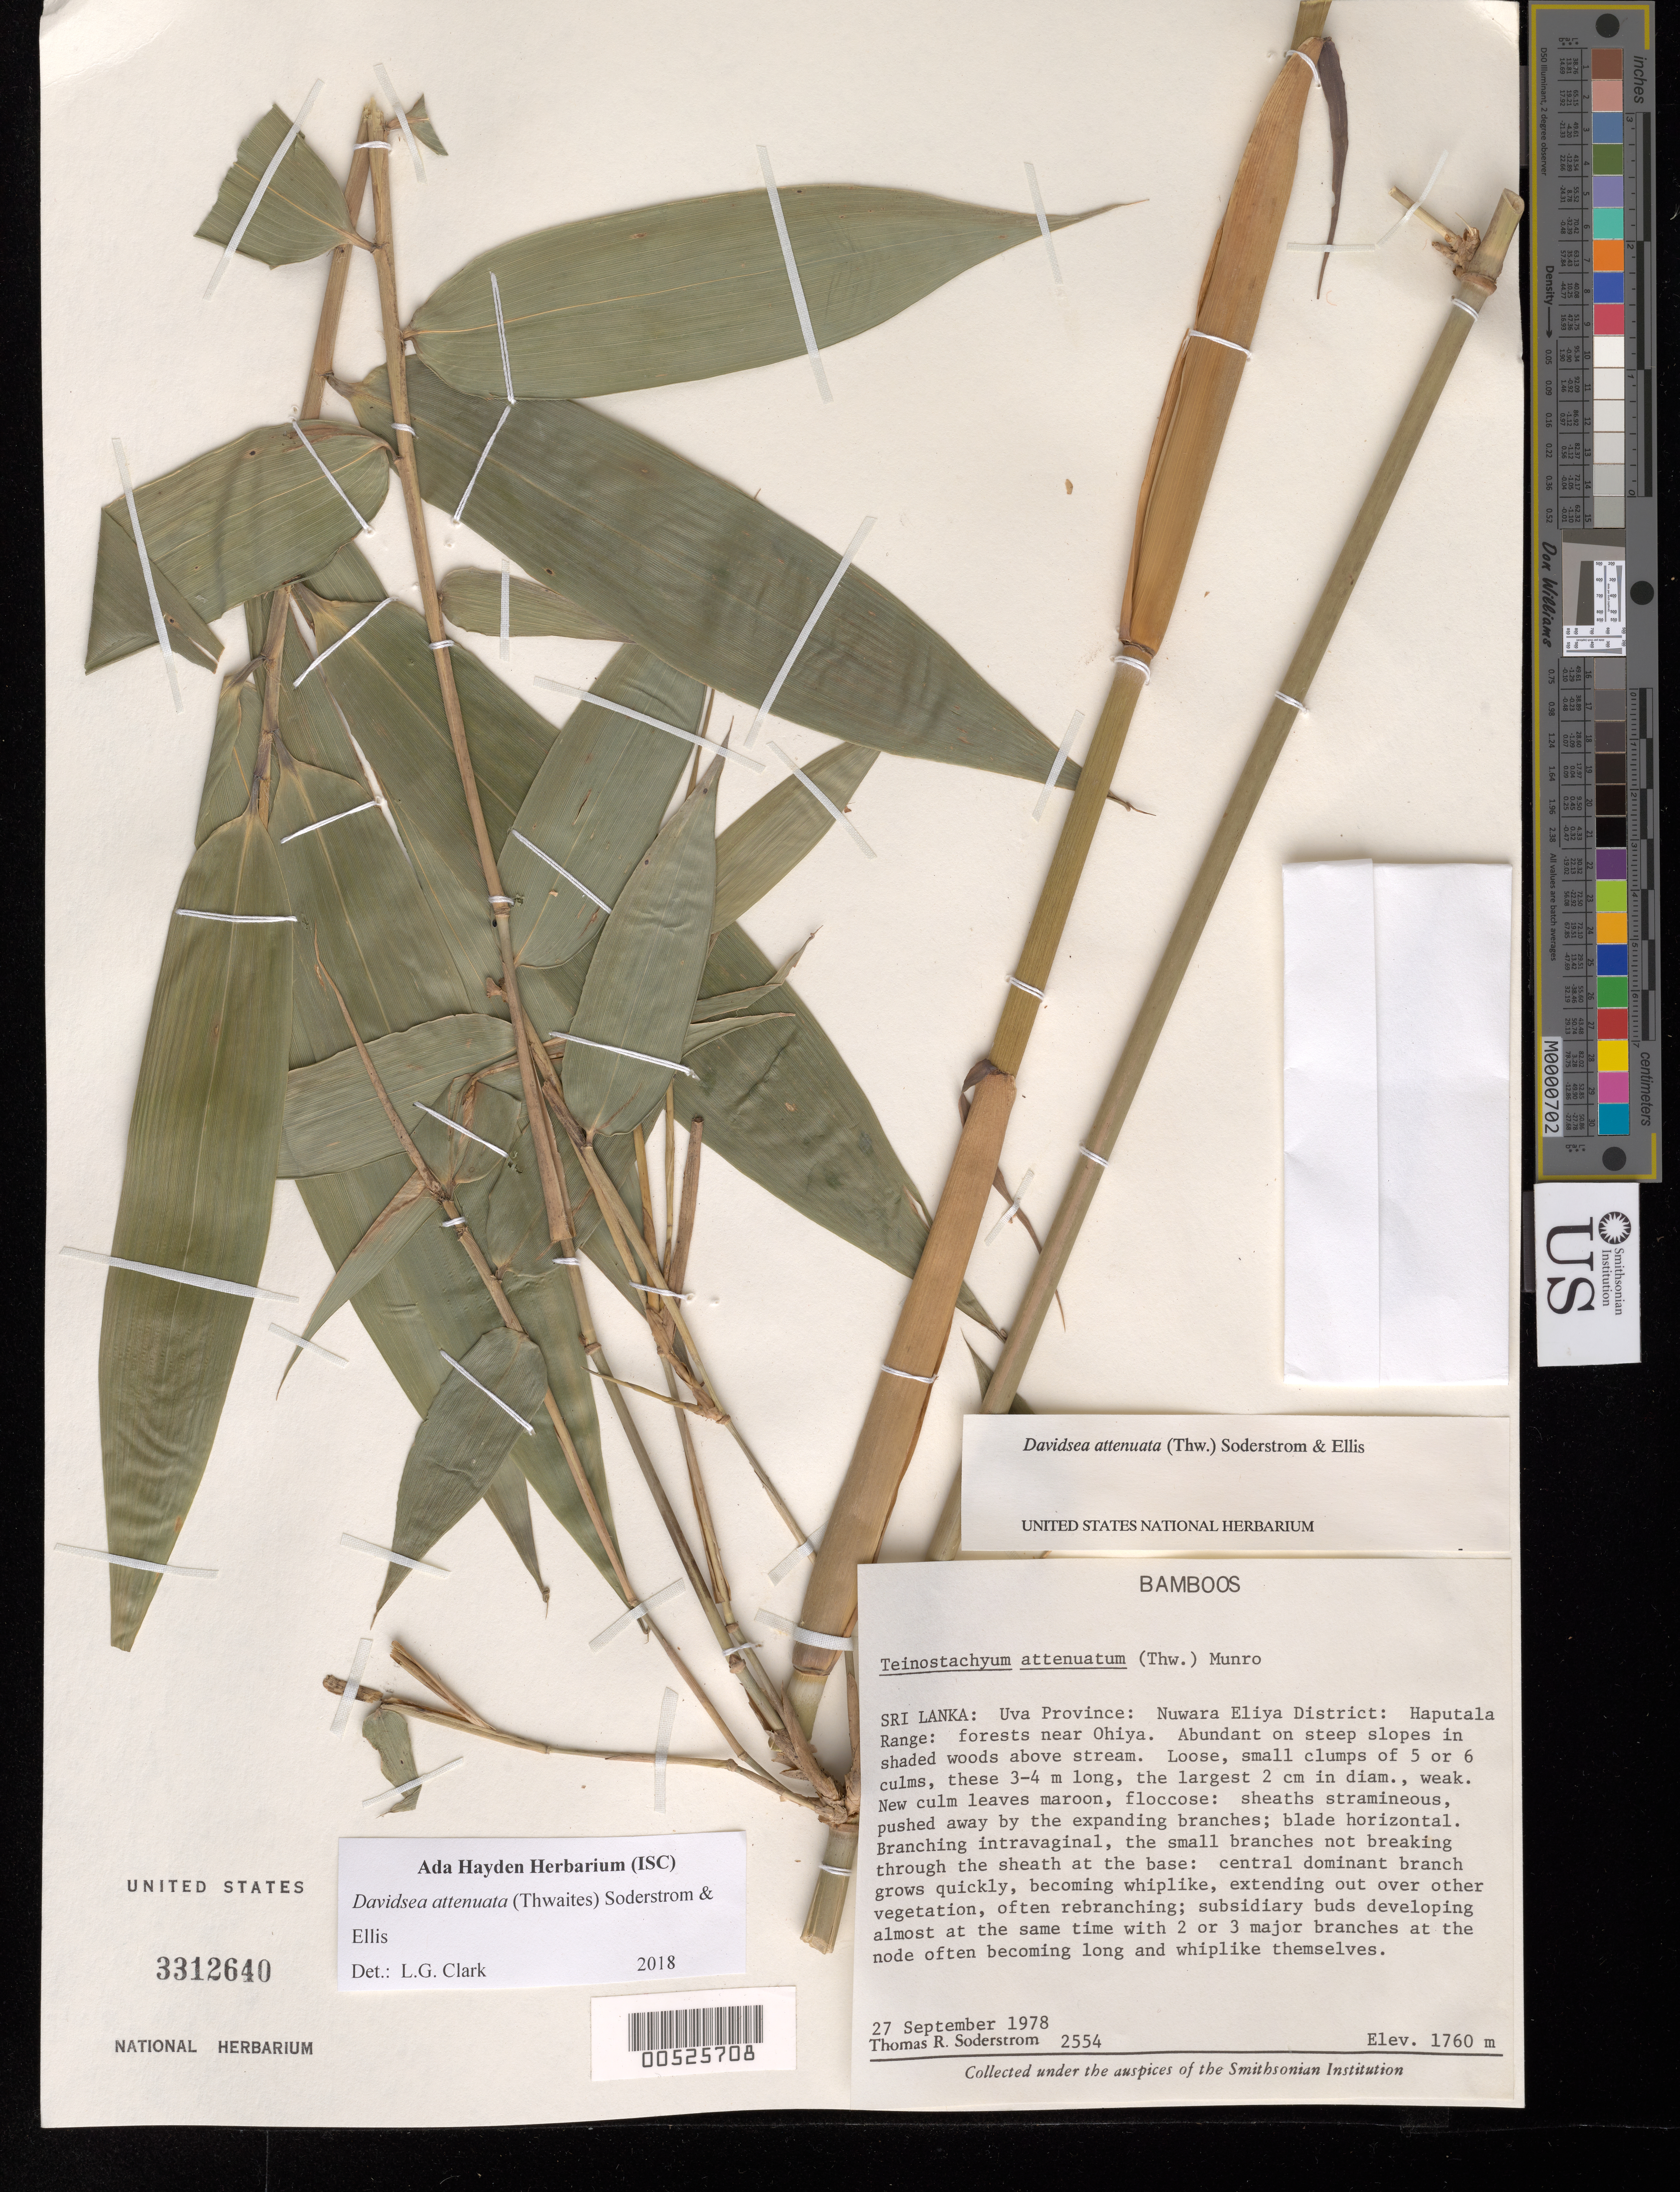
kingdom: Plantae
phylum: Tracheophyta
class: Liliopsida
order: Poales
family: Poaceae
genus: Davidsea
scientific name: Davidsea attenuata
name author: (Thwaites) Soderstr. & R.P. Ellis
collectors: T. R. Soderstrom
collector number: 2554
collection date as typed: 27 Sep 1978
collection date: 1978-09-27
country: Sri Lanka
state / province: Uva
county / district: Nuwara Eliya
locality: Haputala range: forests near ohiya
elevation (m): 1760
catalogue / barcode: US 3312640